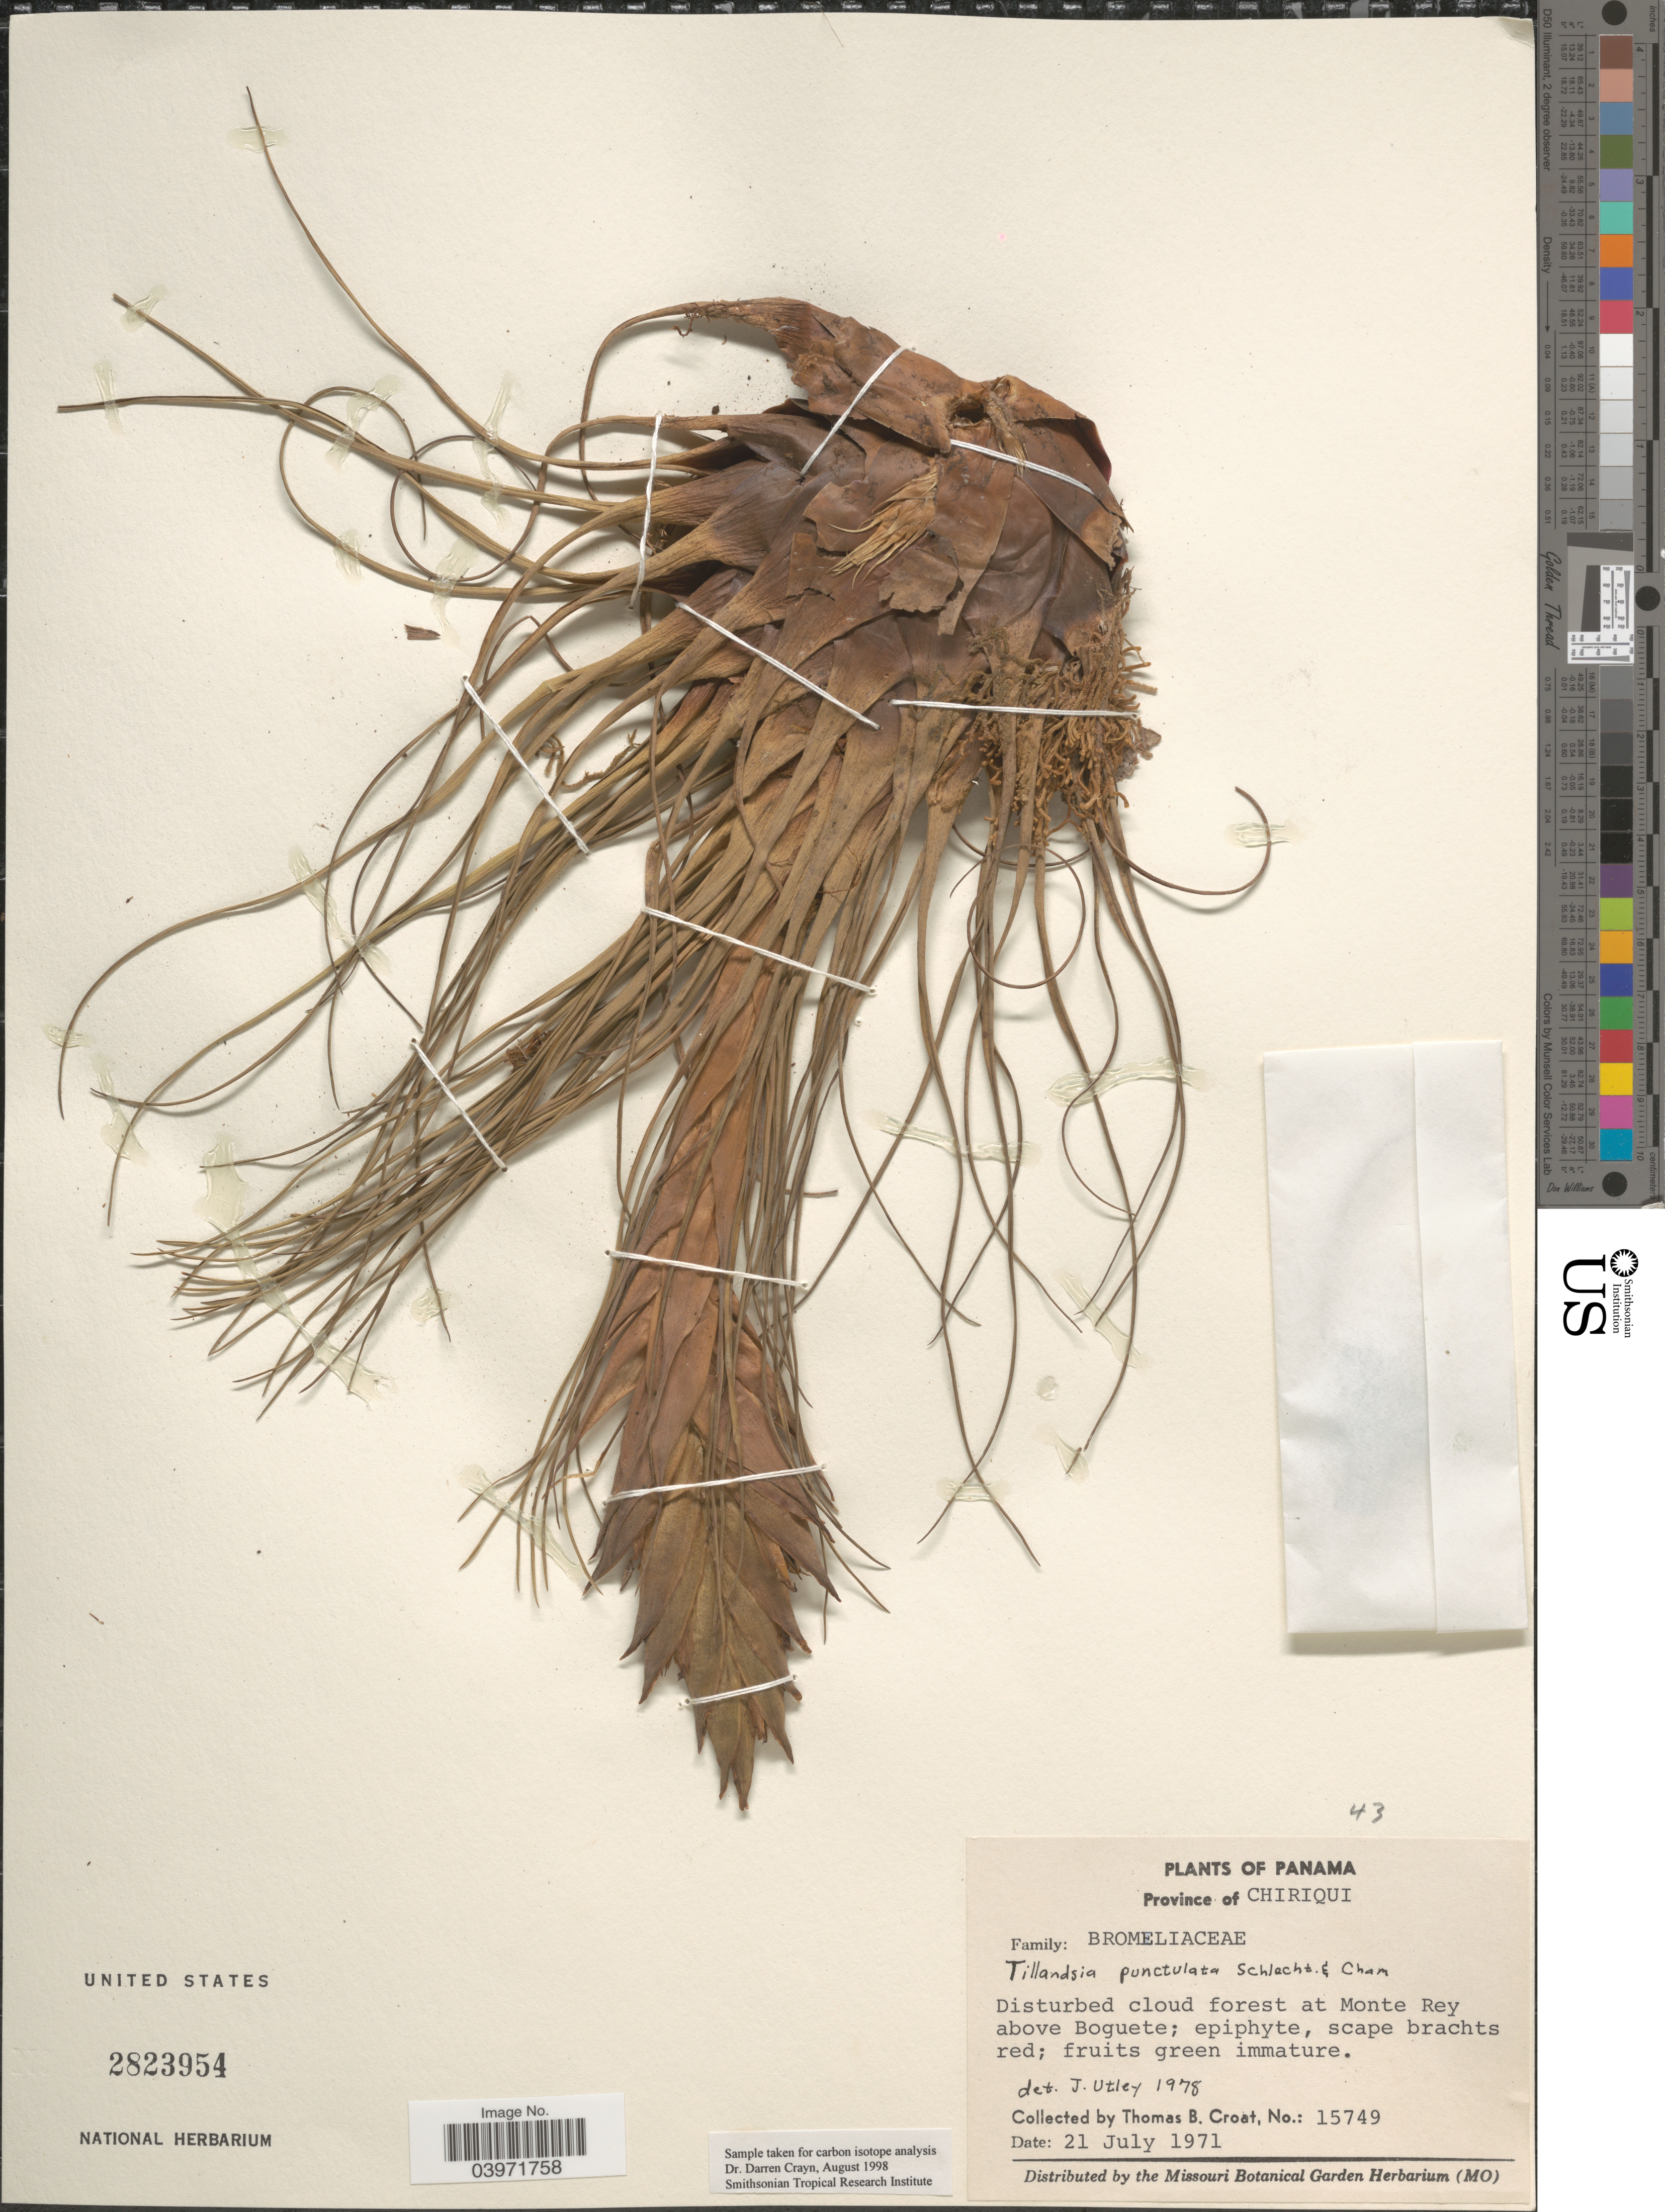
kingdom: Plantae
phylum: Tracheophyta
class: Liliopsida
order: Poales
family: Bromeliaceae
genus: Tillandsia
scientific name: Tillandsia punctulata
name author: Schltdl. & Cham.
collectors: T. B. Croat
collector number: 15749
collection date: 1971-07-21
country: Panama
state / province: Chiriqui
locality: Disturbed cloud forest at Monte Rey above Boguete.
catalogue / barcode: US 2823954